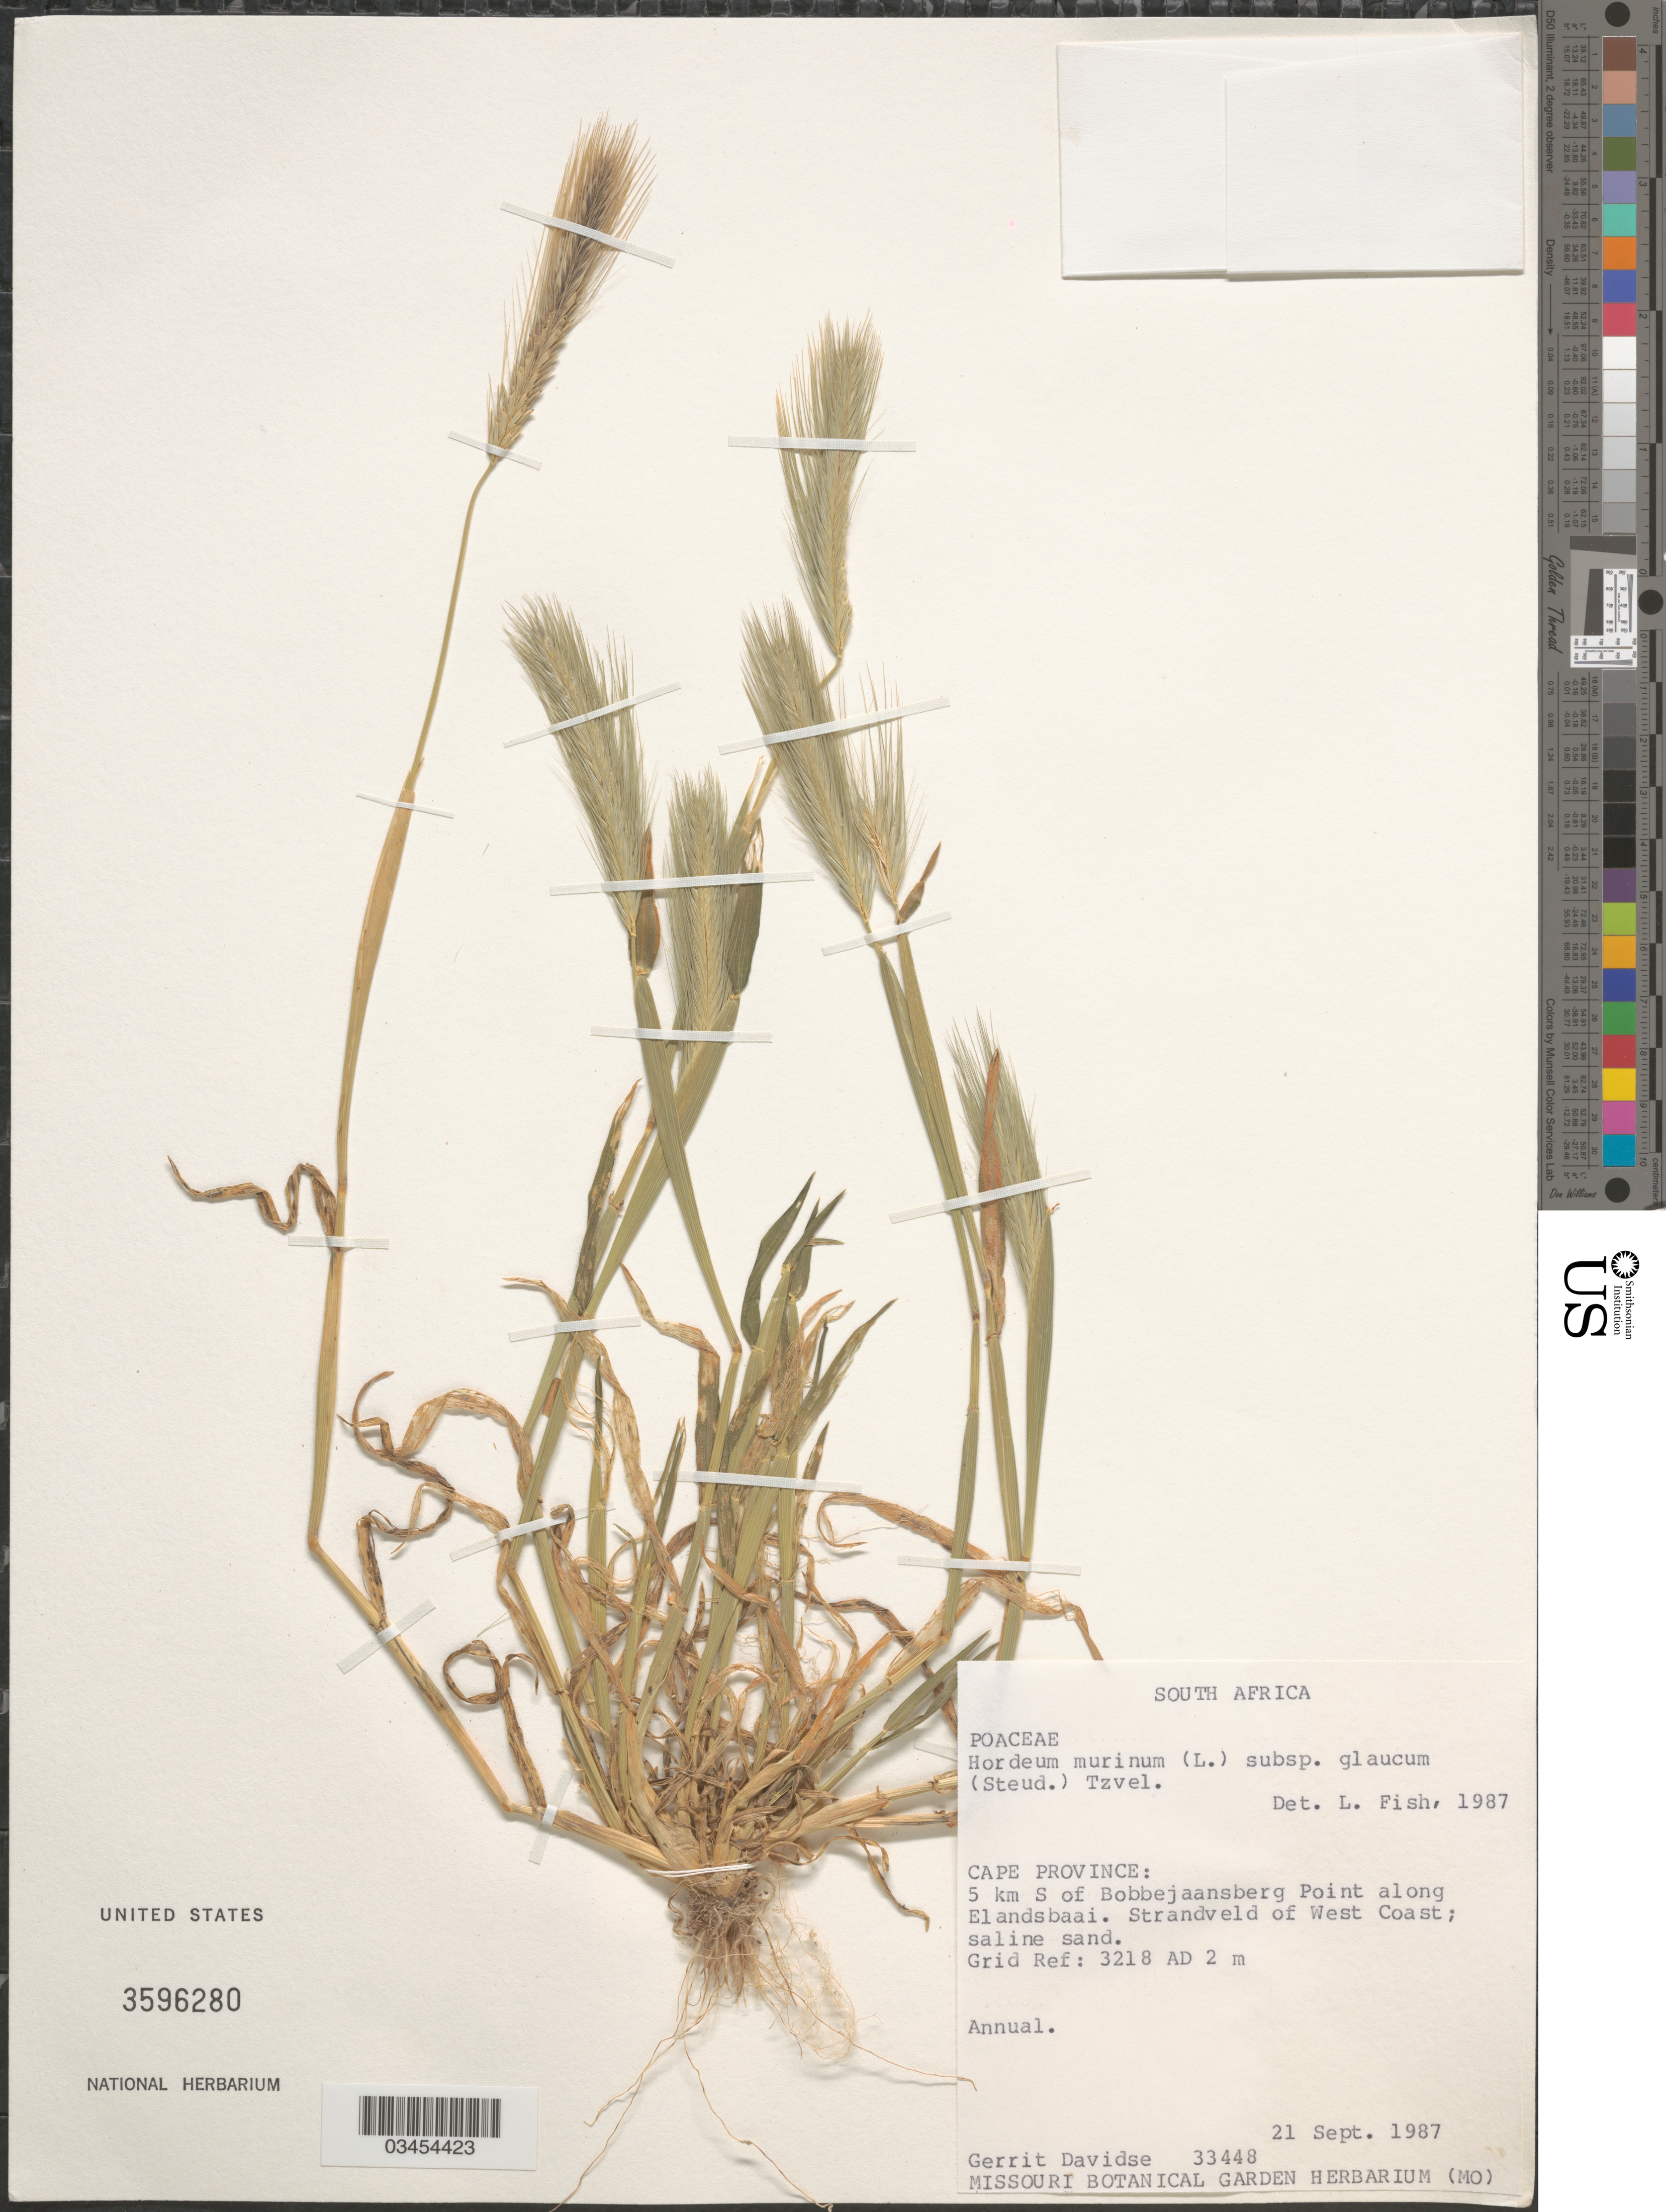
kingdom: Plantae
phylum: Tracheophyta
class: Liliopsida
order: Poales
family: Poaceae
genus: Hordeum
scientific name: Hordeum murinum subsp. glaucum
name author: (Steud.) Tzvelev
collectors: G. Davidse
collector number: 33448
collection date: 1987-09-21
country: South Africa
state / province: Western Cape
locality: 5 km S of Bobbejaansberg Point along Elandsbaai. Strandveld of West Coast. Grif Ref: 3218 AD 2 m.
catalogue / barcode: US 3596280